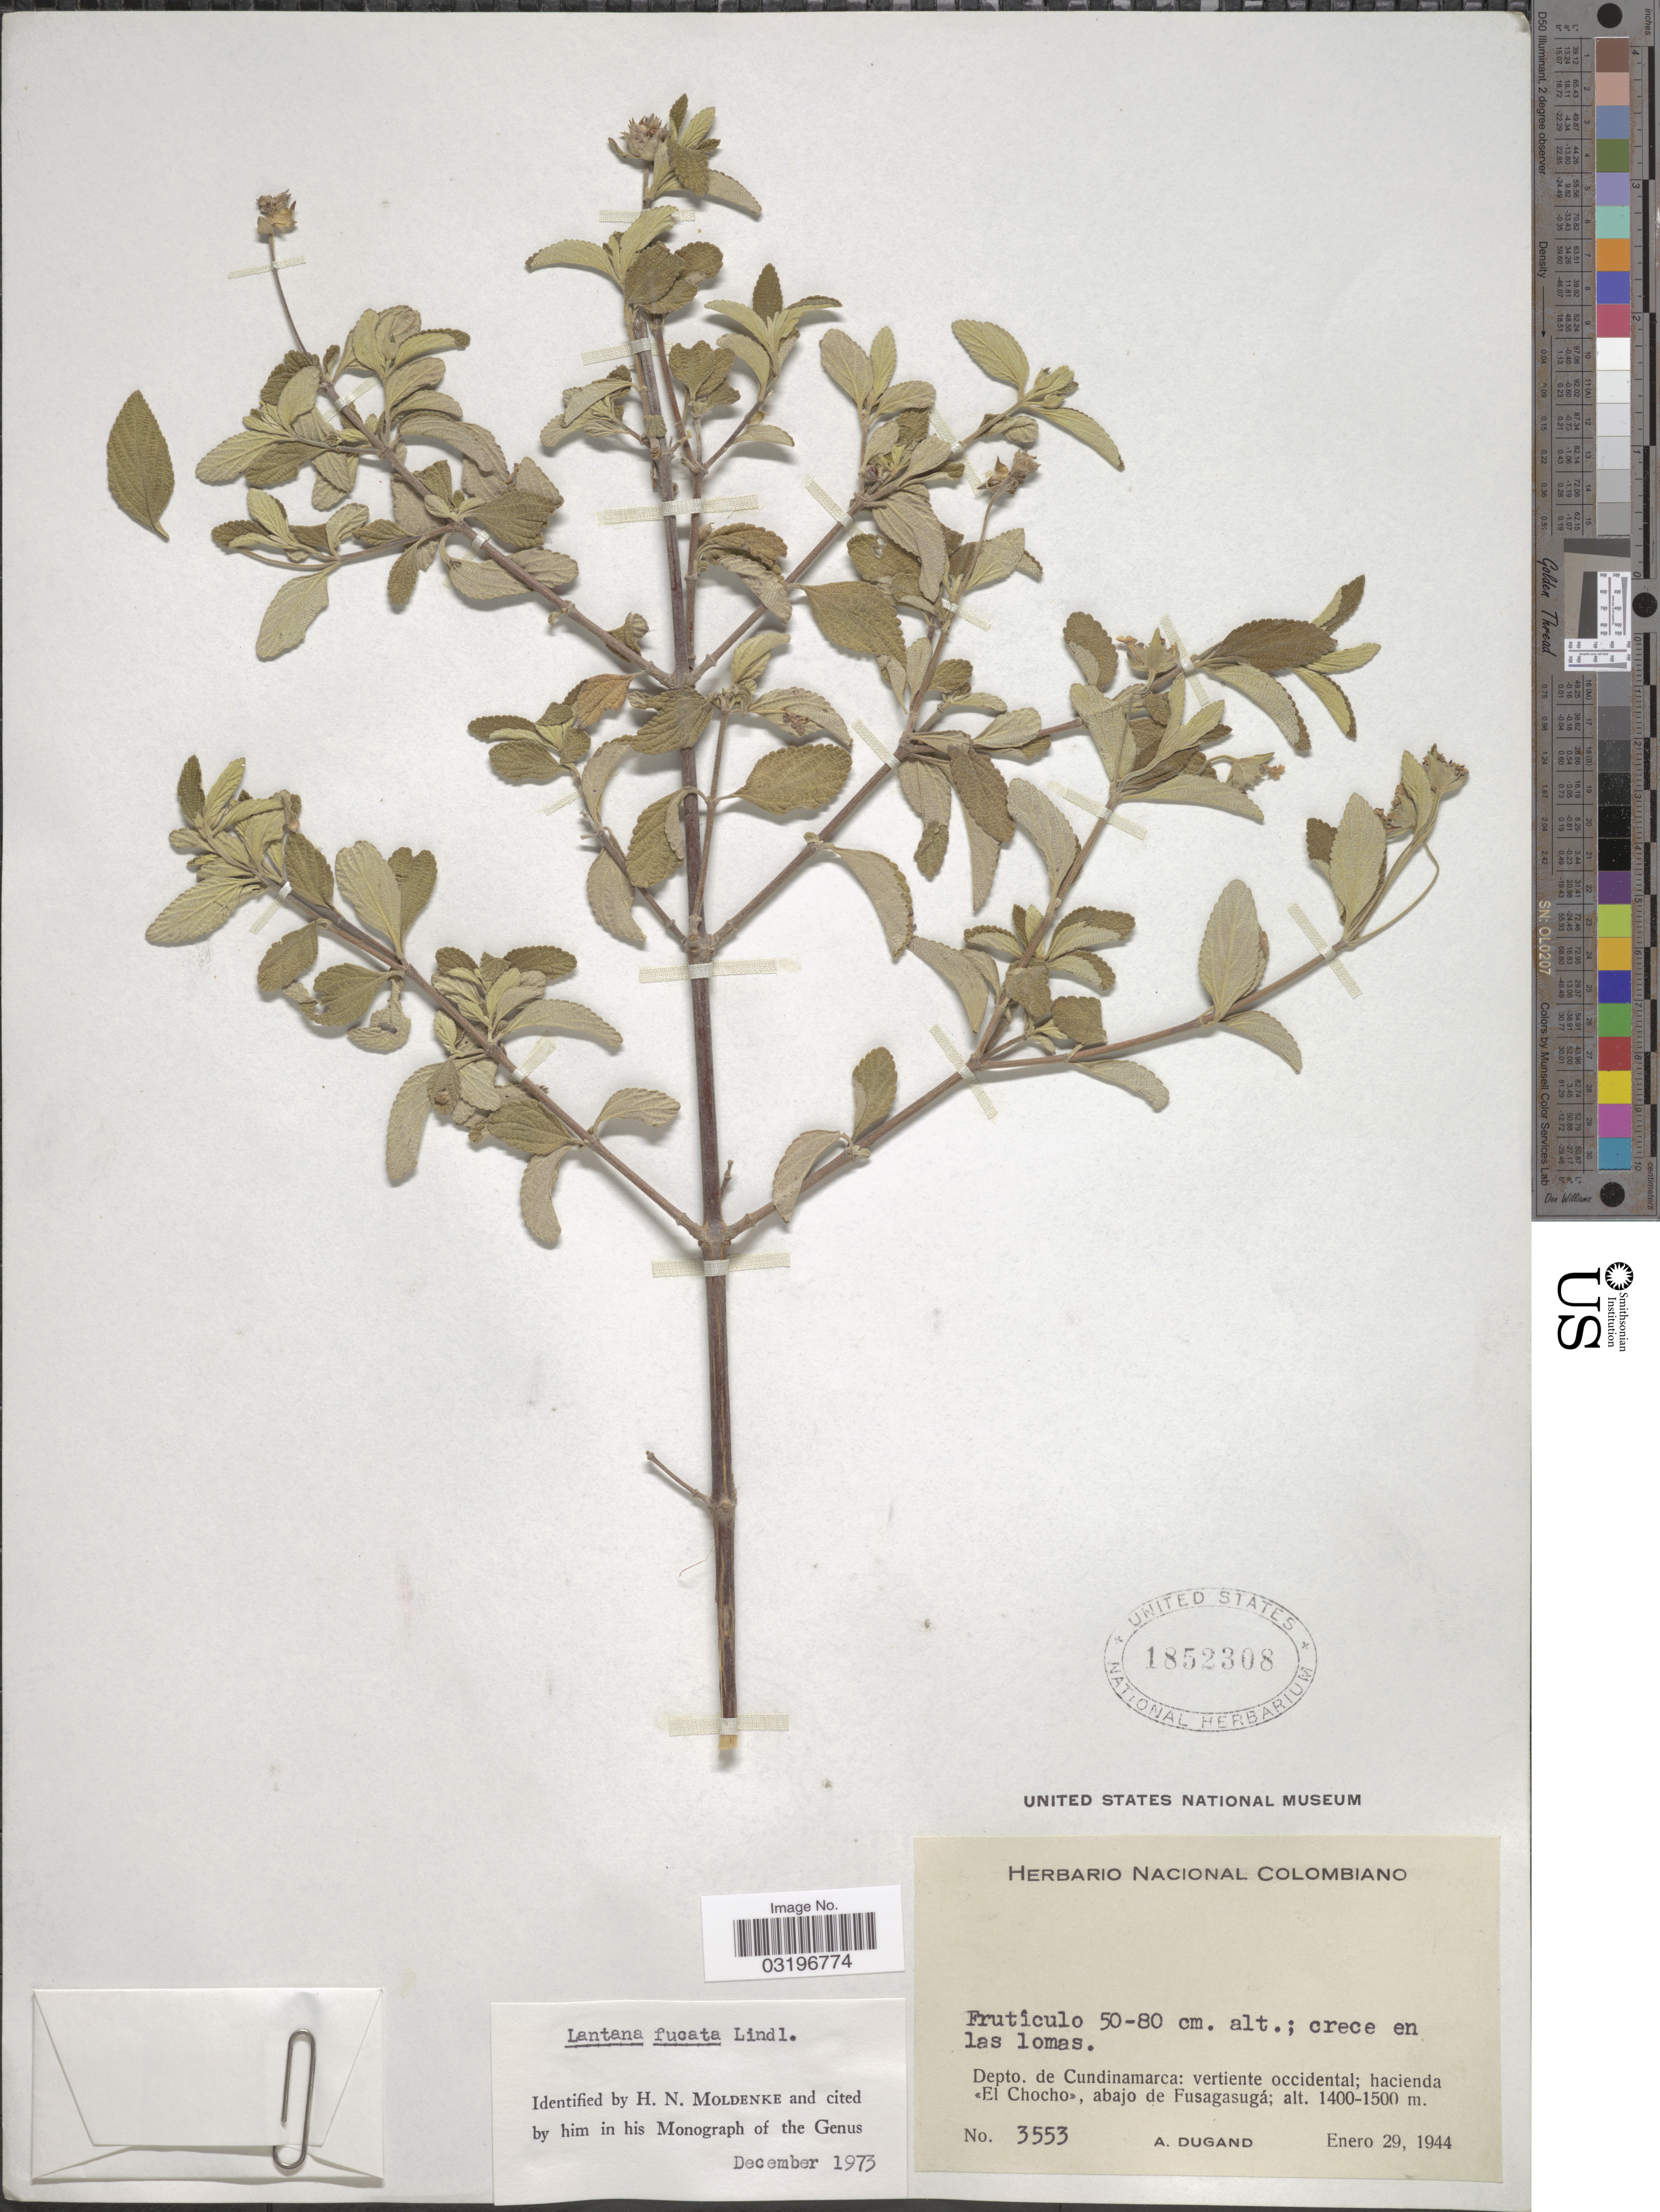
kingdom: Plantae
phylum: Tracheophyta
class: Magnoliopsida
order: Lamiales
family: Verbenaceae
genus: Lantana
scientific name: Lantana fucata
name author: Lindl.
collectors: A. Dugand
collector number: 3553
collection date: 1944-01-29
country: Colombia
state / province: Cundinamarca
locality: Depto. de Cundinamarca: vertiente occidental; hacienda <<El Choco>>, abajo de Fusagasugá.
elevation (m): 1400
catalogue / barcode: US 1852308